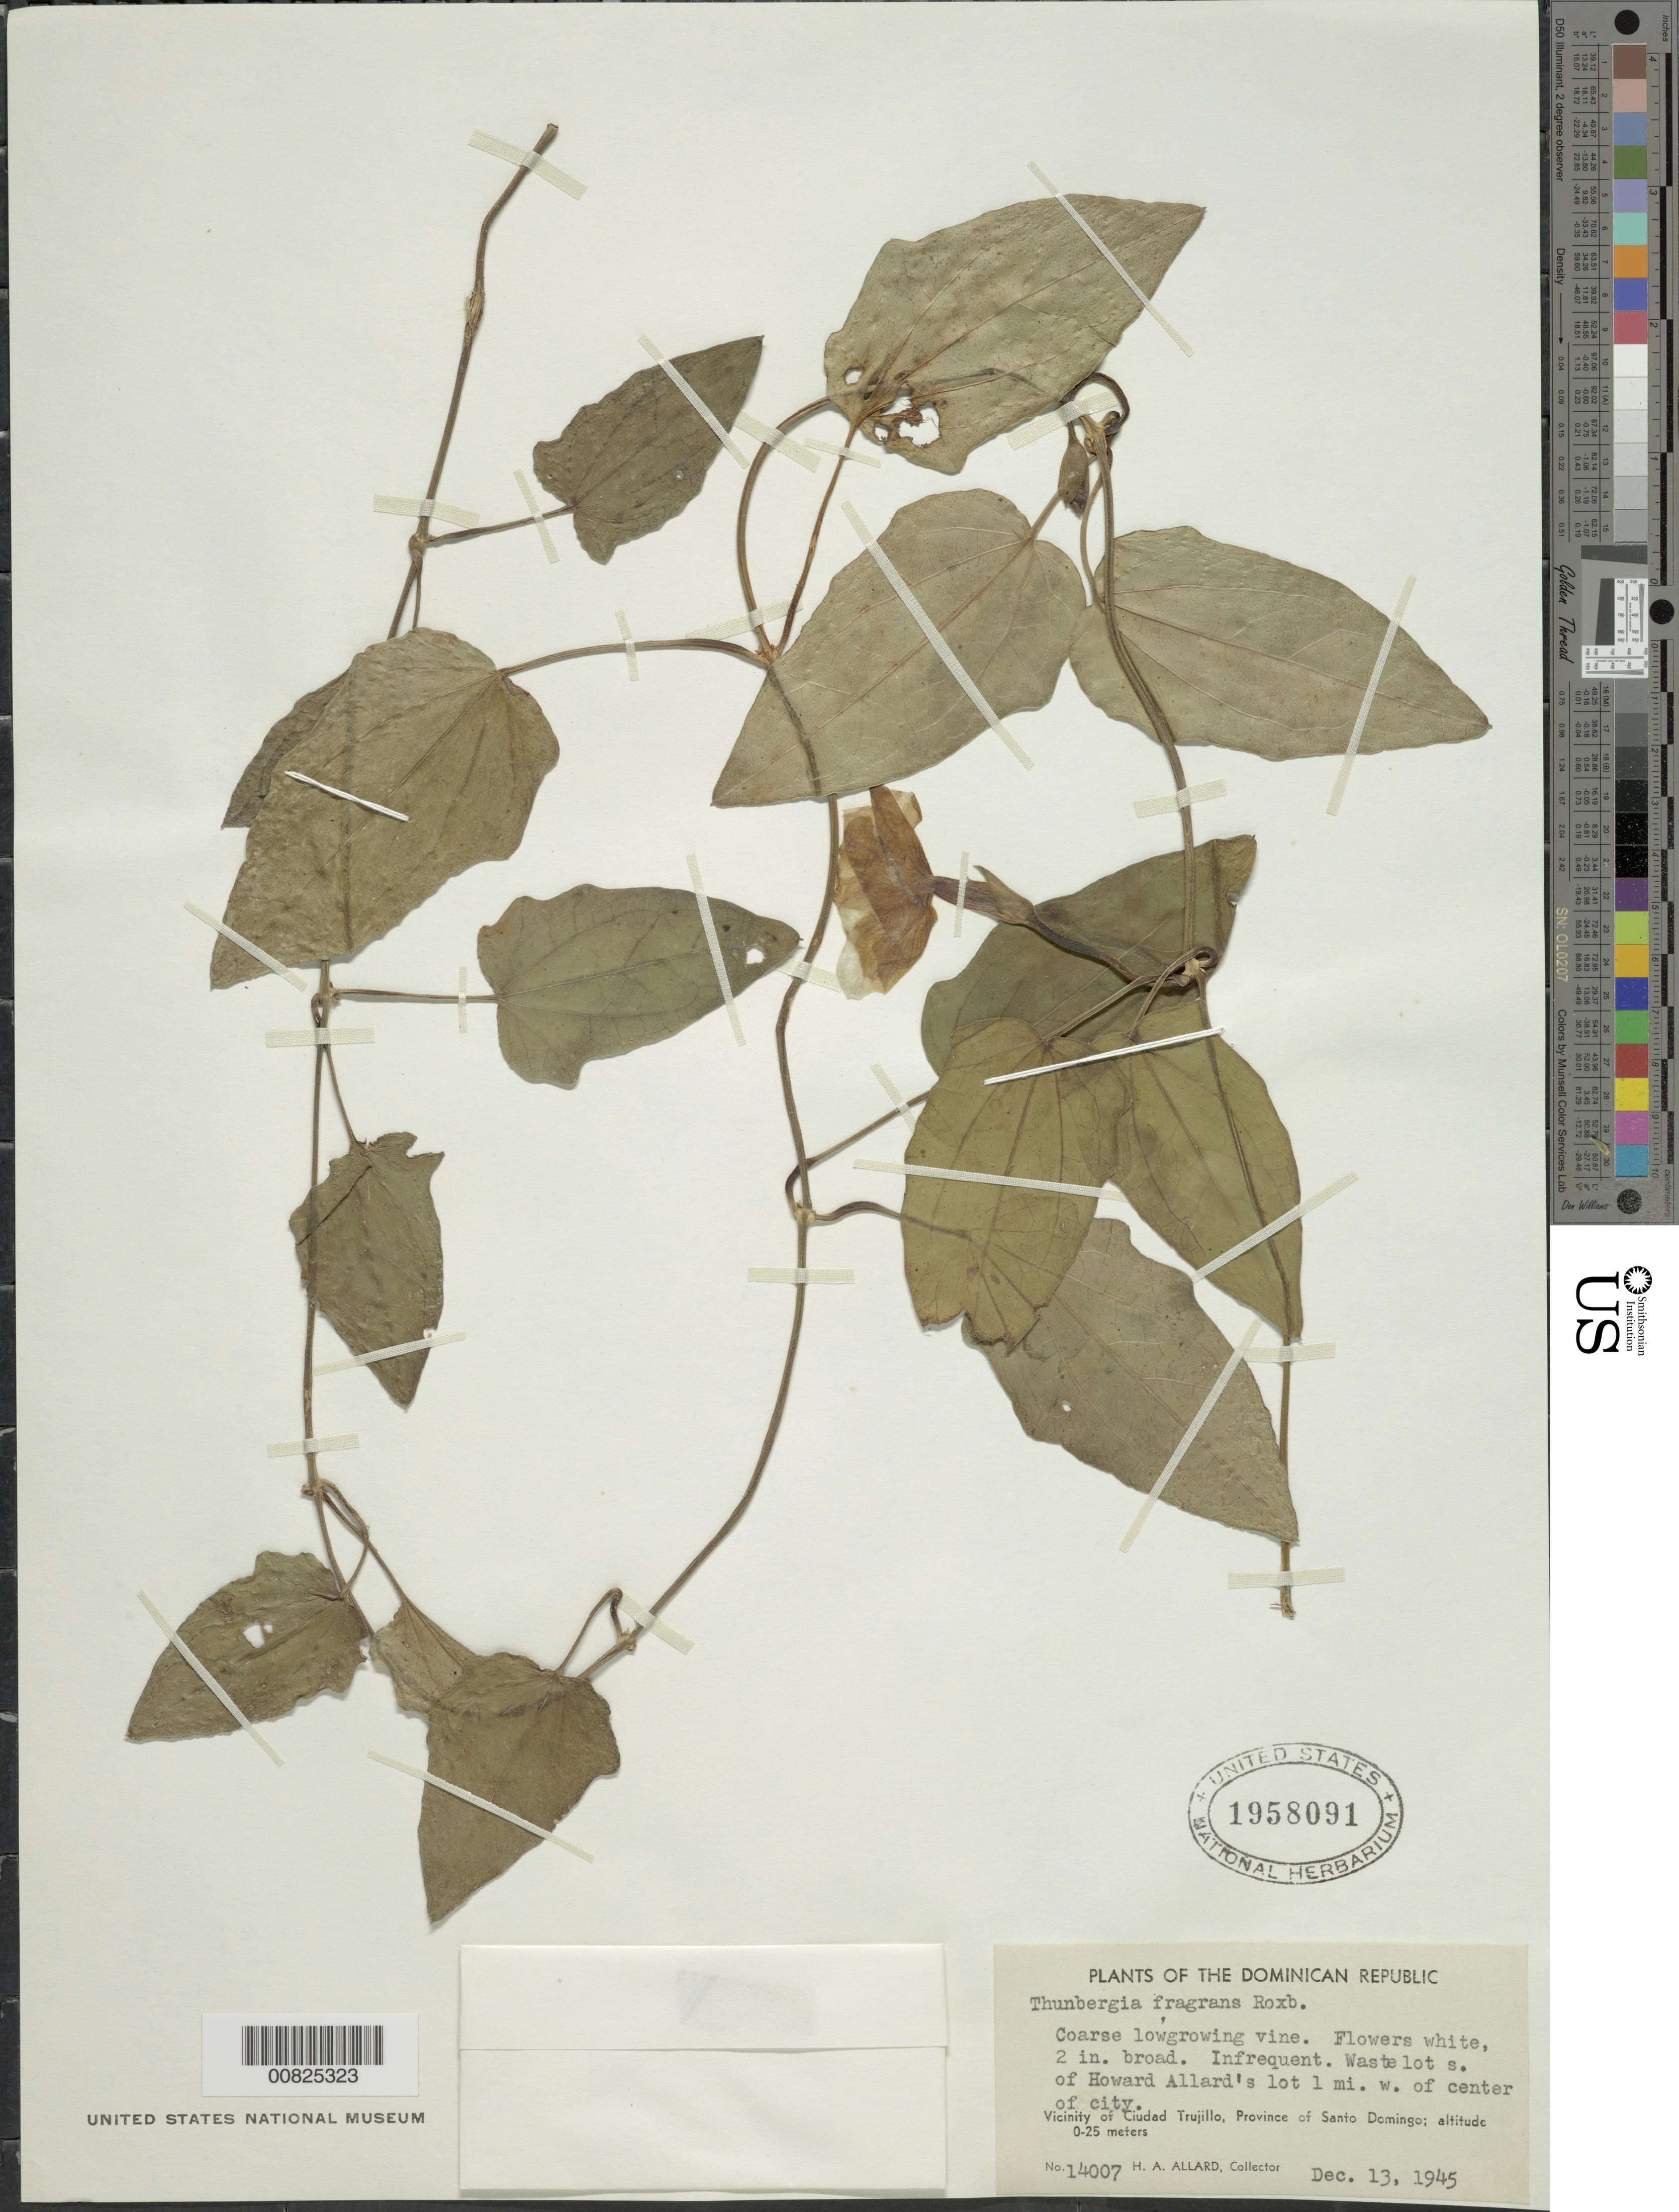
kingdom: Plantae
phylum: Tracheophyta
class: Magnoliopsida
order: Lamiales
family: Acanthaceae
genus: Thunbergia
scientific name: Thunbergia fragrans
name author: Roxb.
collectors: H. A. Allard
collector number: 14007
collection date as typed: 13 Dec 1945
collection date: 1945-12-13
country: Dominican Republic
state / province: Distrito Nacional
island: Hispaniola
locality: Vicinity of Santo Domingo City, S of Howard Allard's lot 1 mile W of center of city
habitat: Waste lot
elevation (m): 0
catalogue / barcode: US 1958091